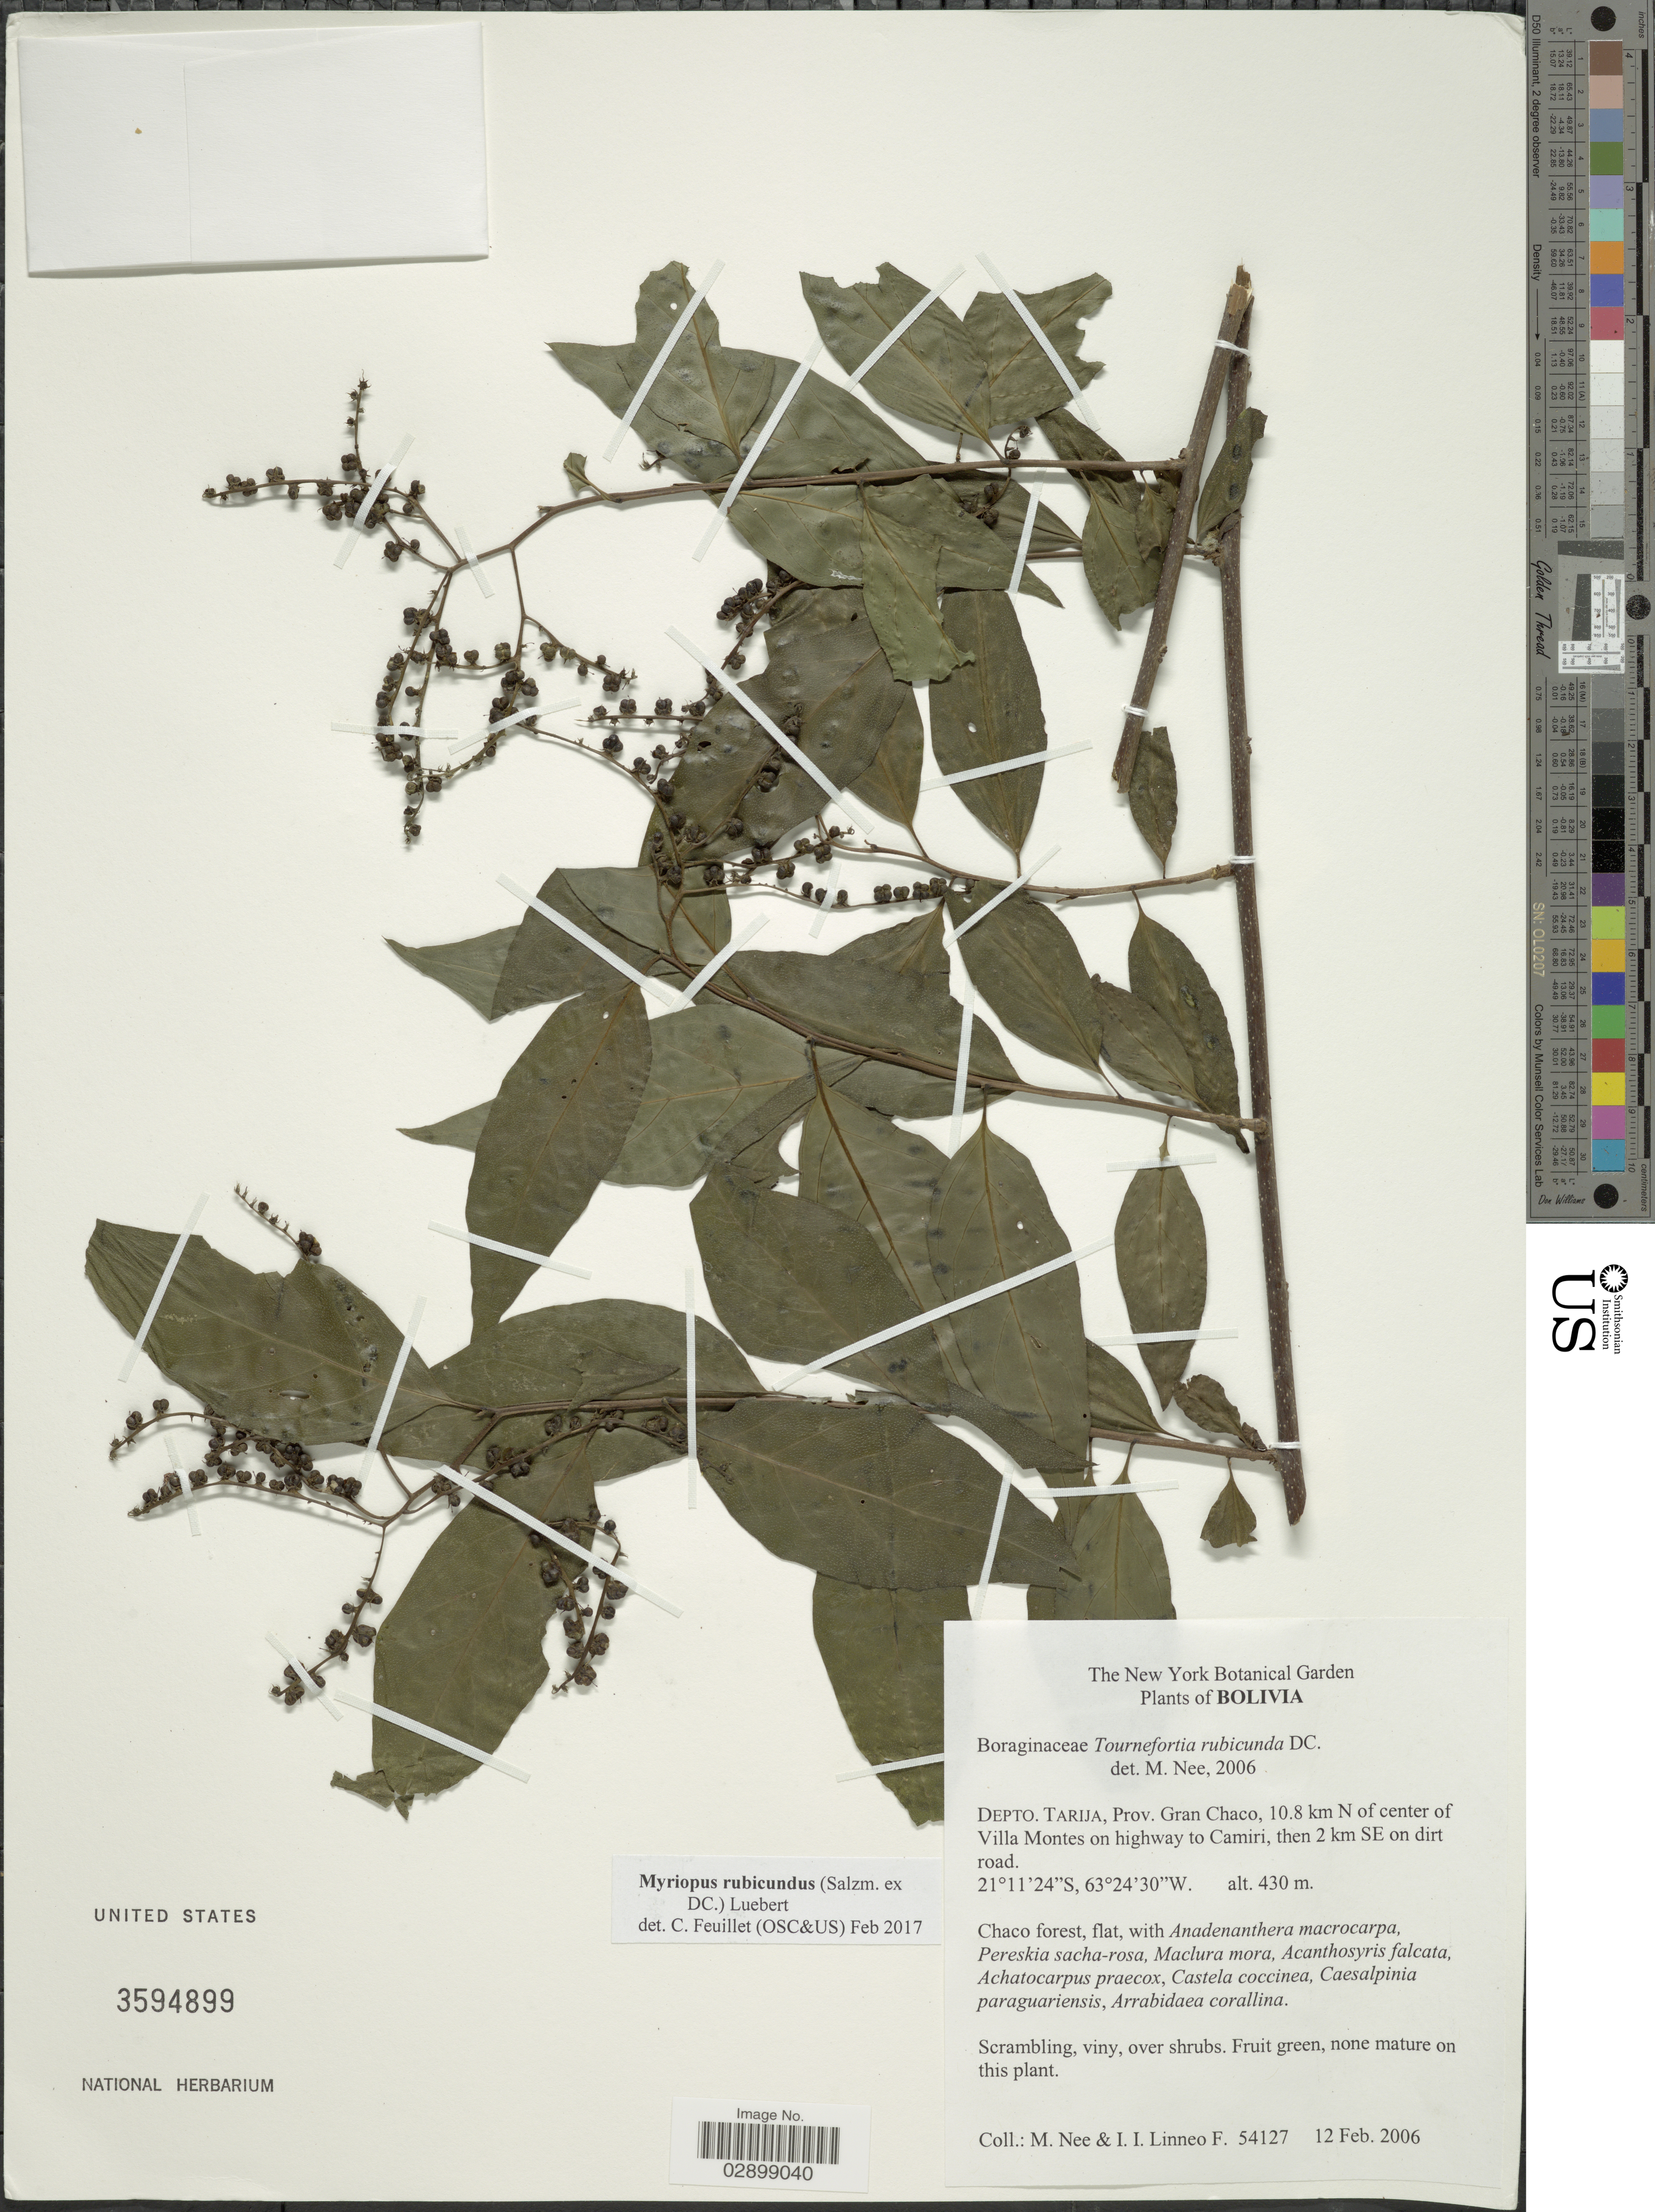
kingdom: Plantae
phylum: Tracheophyta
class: Magnoliopsida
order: Boraginales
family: Heliotropiaceae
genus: Myriopus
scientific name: Myriopus rubicundus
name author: (Salzm. ex DC.)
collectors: M. Nee & I. Linneo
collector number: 54127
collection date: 2006-02-12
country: Bolivia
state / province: Tarija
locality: Depto. Tarija, Prov. Gran Chaco, 10.8 km N of center of Villa Montes on highway to Camiri, then 2 km SE on dirt road.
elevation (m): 430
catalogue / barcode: US 3594899